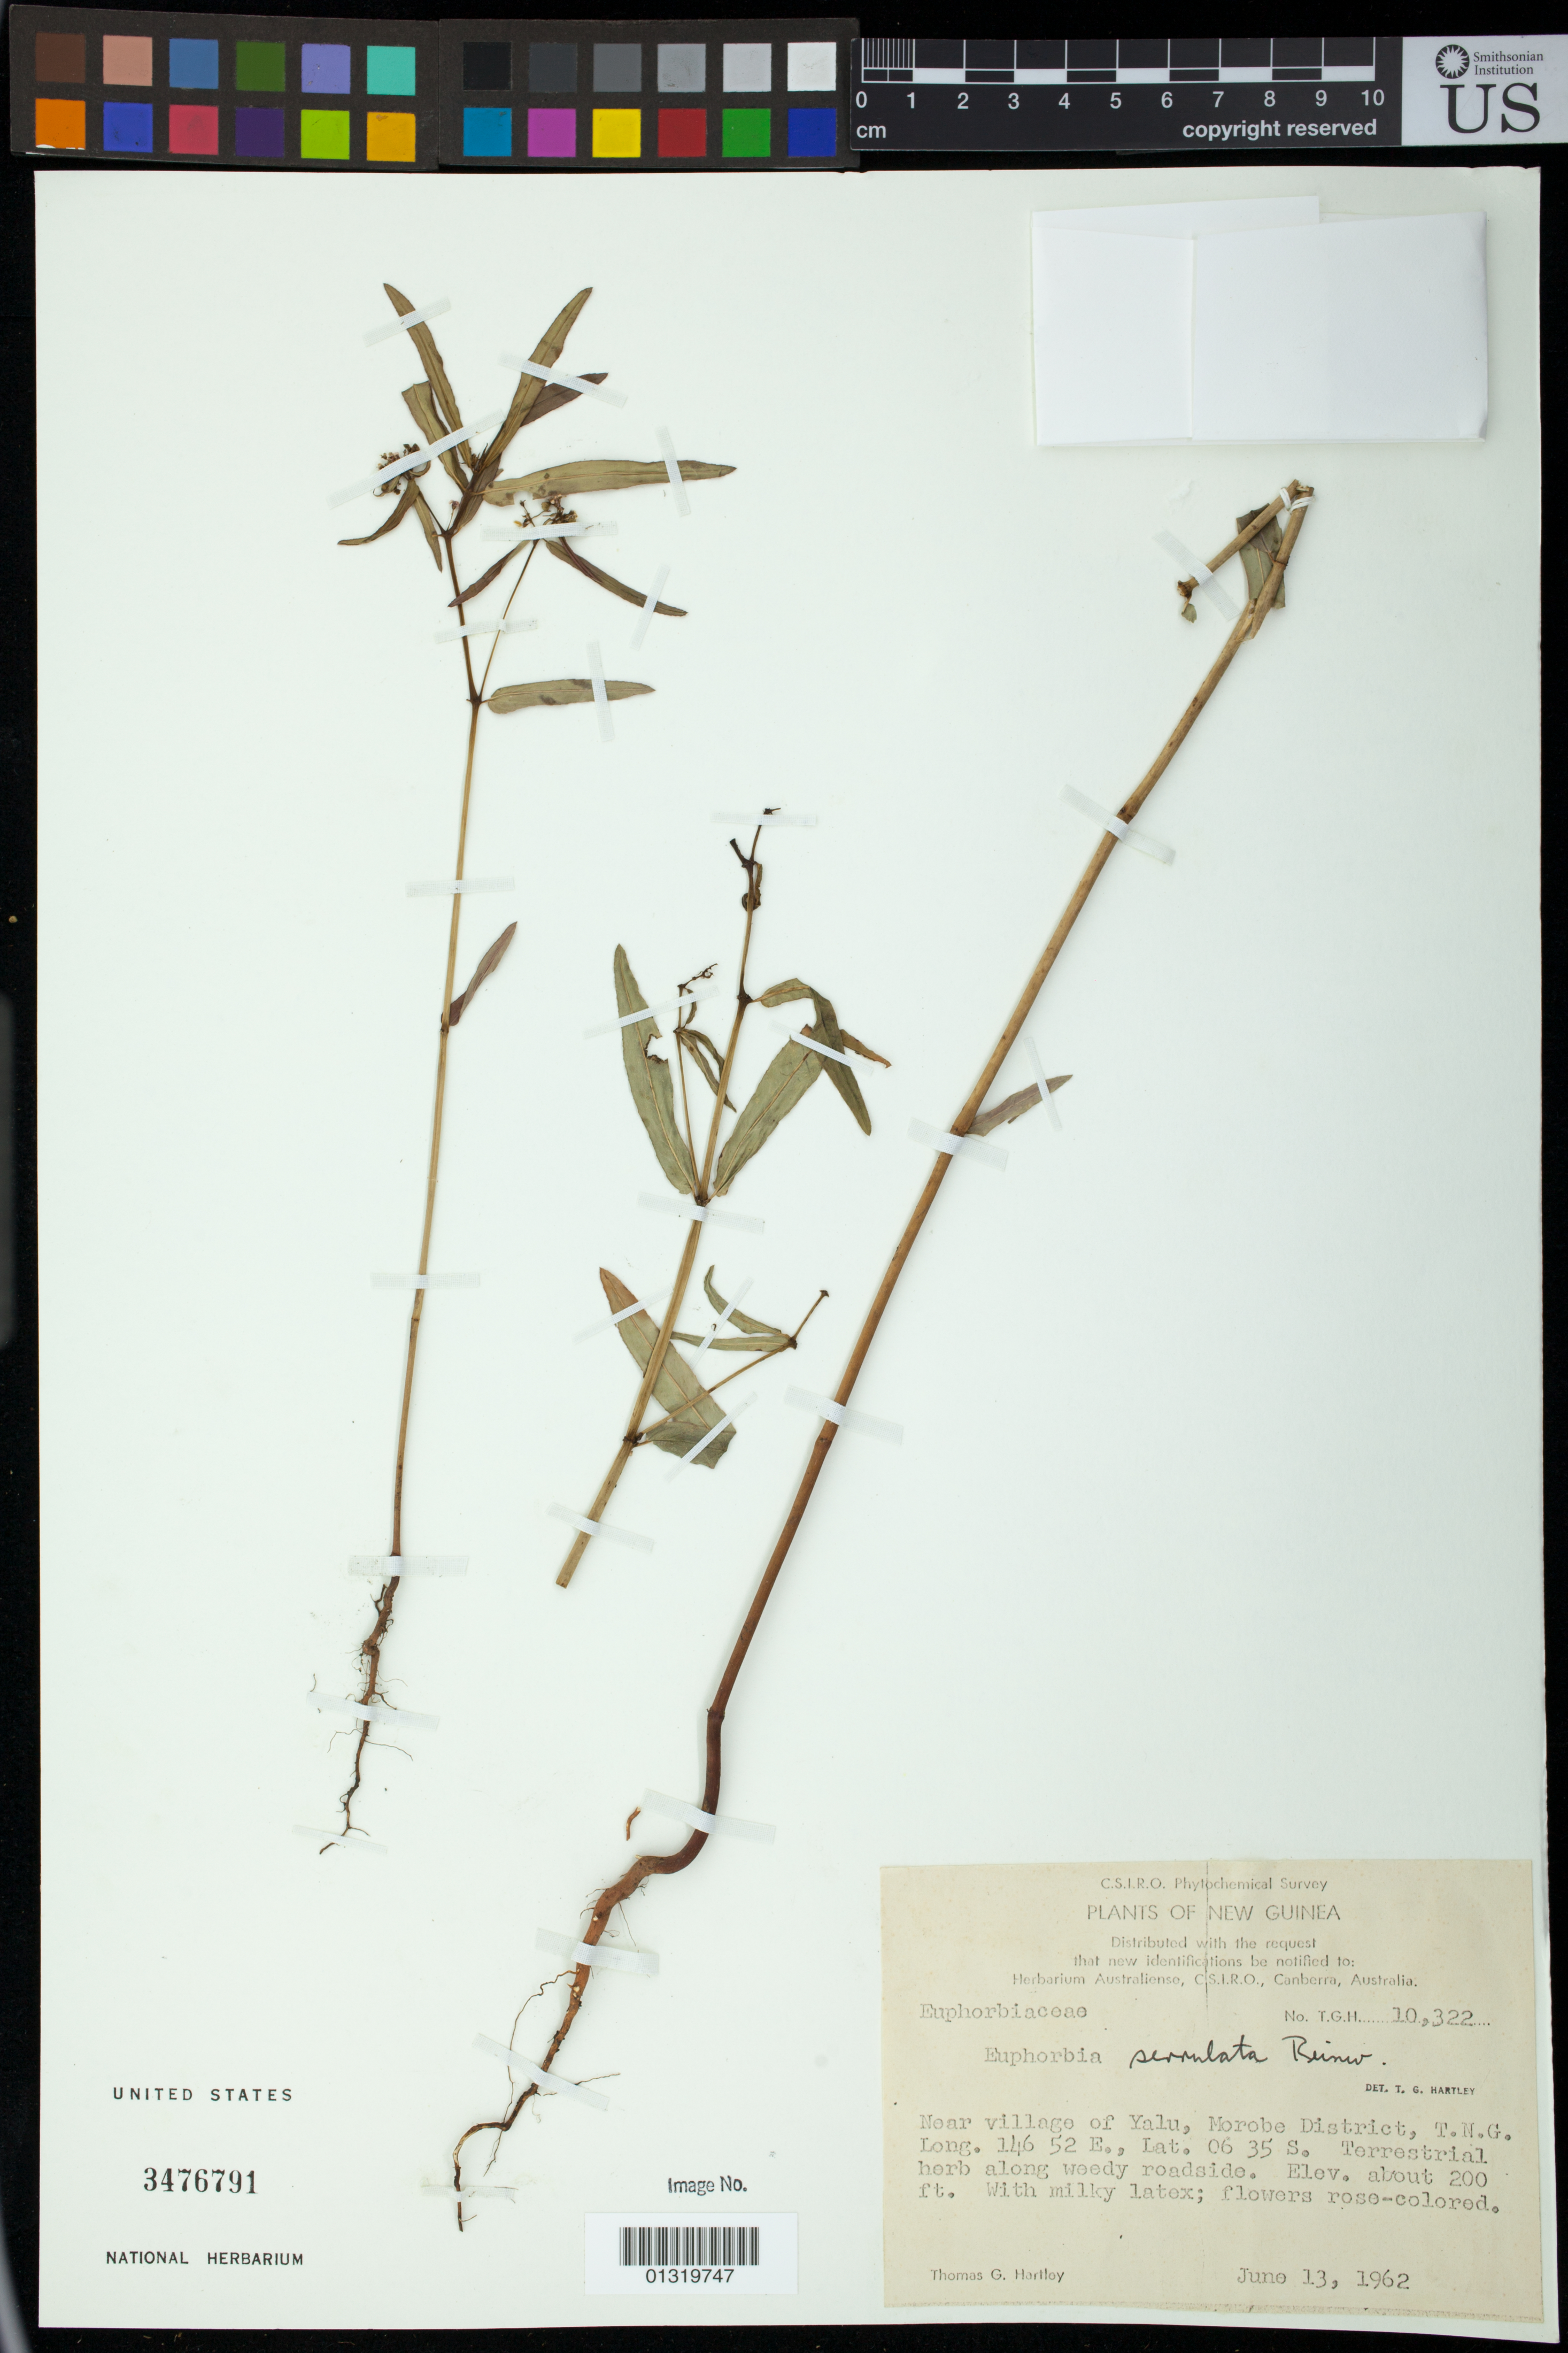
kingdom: Plantae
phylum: Tracheophyta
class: Magnoliopsida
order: Malpighiales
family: Euphorbiaceae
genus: Euphorbia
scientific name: Euphorbia bifida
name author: Hook. & Arn.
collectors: T. G. Hartley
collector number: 10322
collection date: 1962-06-13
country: Papua New Guinea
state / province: Morobe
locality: Near village of Yalu, Morobe District, T.N.G.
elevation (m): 61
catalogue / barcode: US 3476791